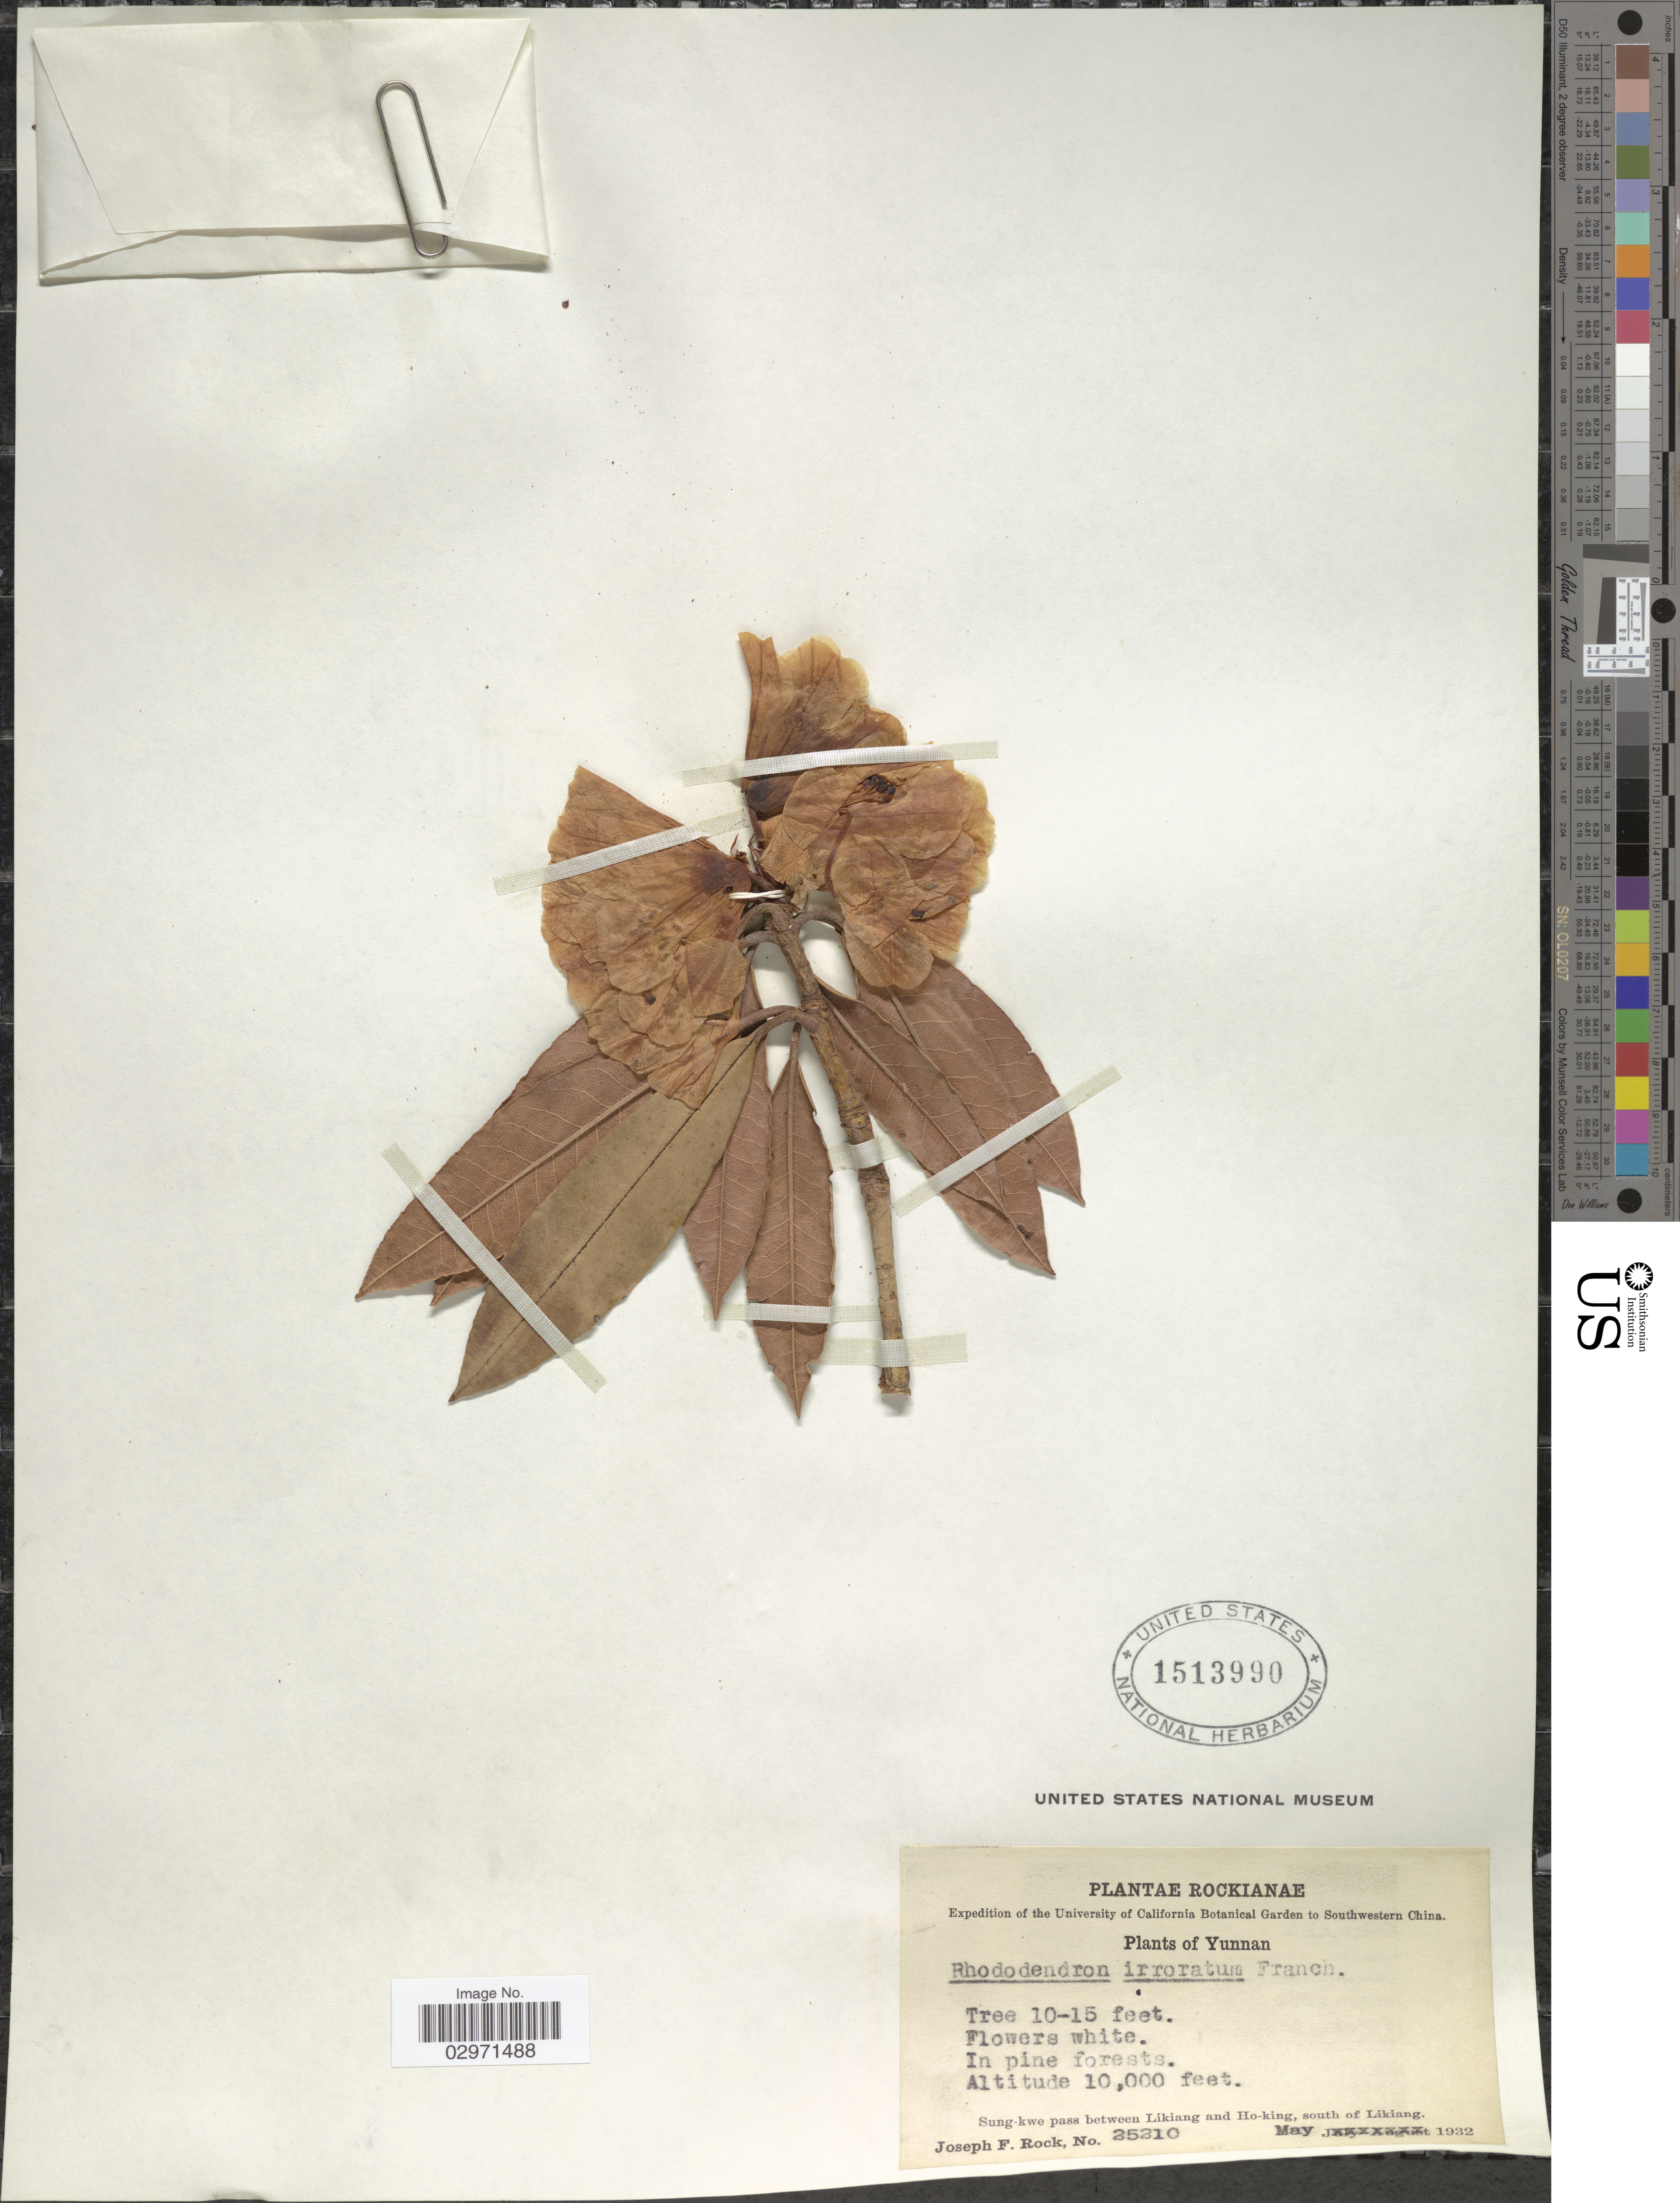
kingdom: Plantae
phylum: Tracheophyta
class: Magnoliopsida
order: Ericales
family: Ericaceae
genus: Rhododendron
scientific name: Rhododendron irroratum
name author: Franch.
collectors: J. F. Rock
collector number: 25210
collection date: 1932-05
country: China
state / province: Yunnan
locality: Southwestern China. Sung-kwe pass between Likiang and Ho-king, south of Likiang.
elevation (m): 3048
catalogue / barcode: US 1513990